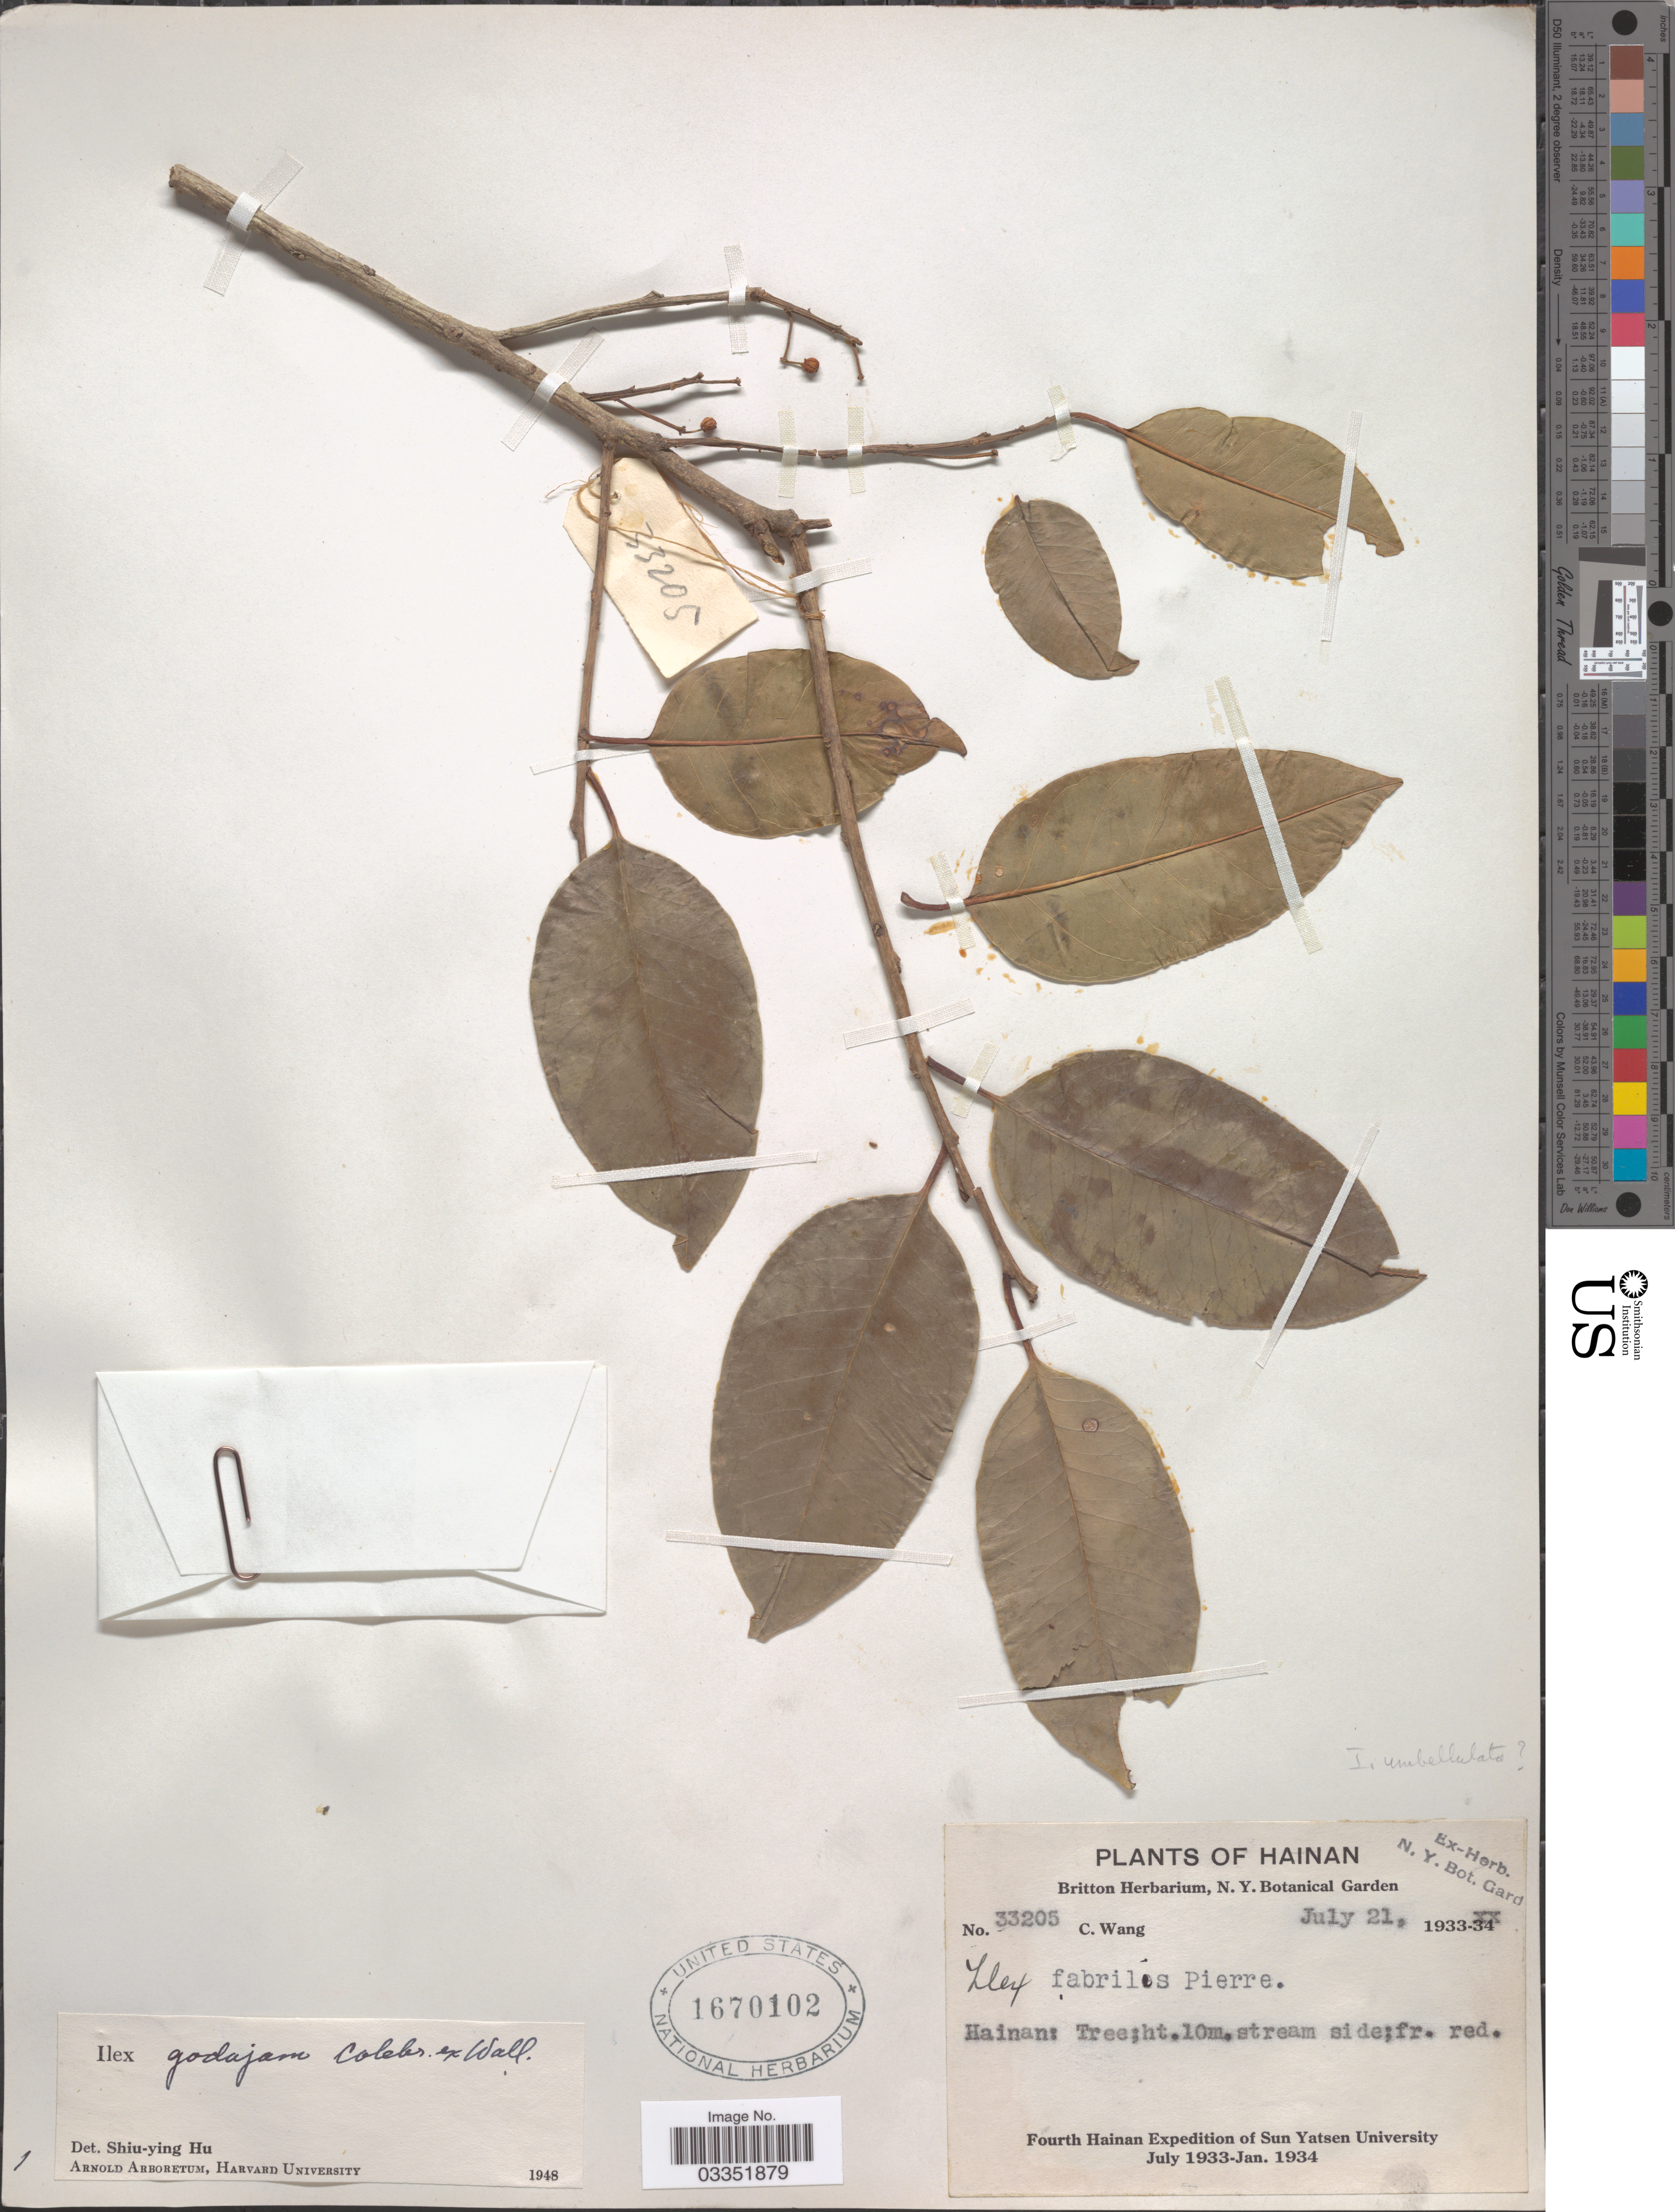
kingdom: Plantae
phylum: Tracheophyta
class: Magnoliopsida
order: Aquifoliales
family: Aquifoliaceae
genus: Ilex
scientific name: Ilex godajam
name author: Wall. ex Hook. f.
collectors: C. Wang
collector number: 33205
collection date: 1933-07-21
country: China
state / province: Hainan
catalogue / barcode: US 1670102